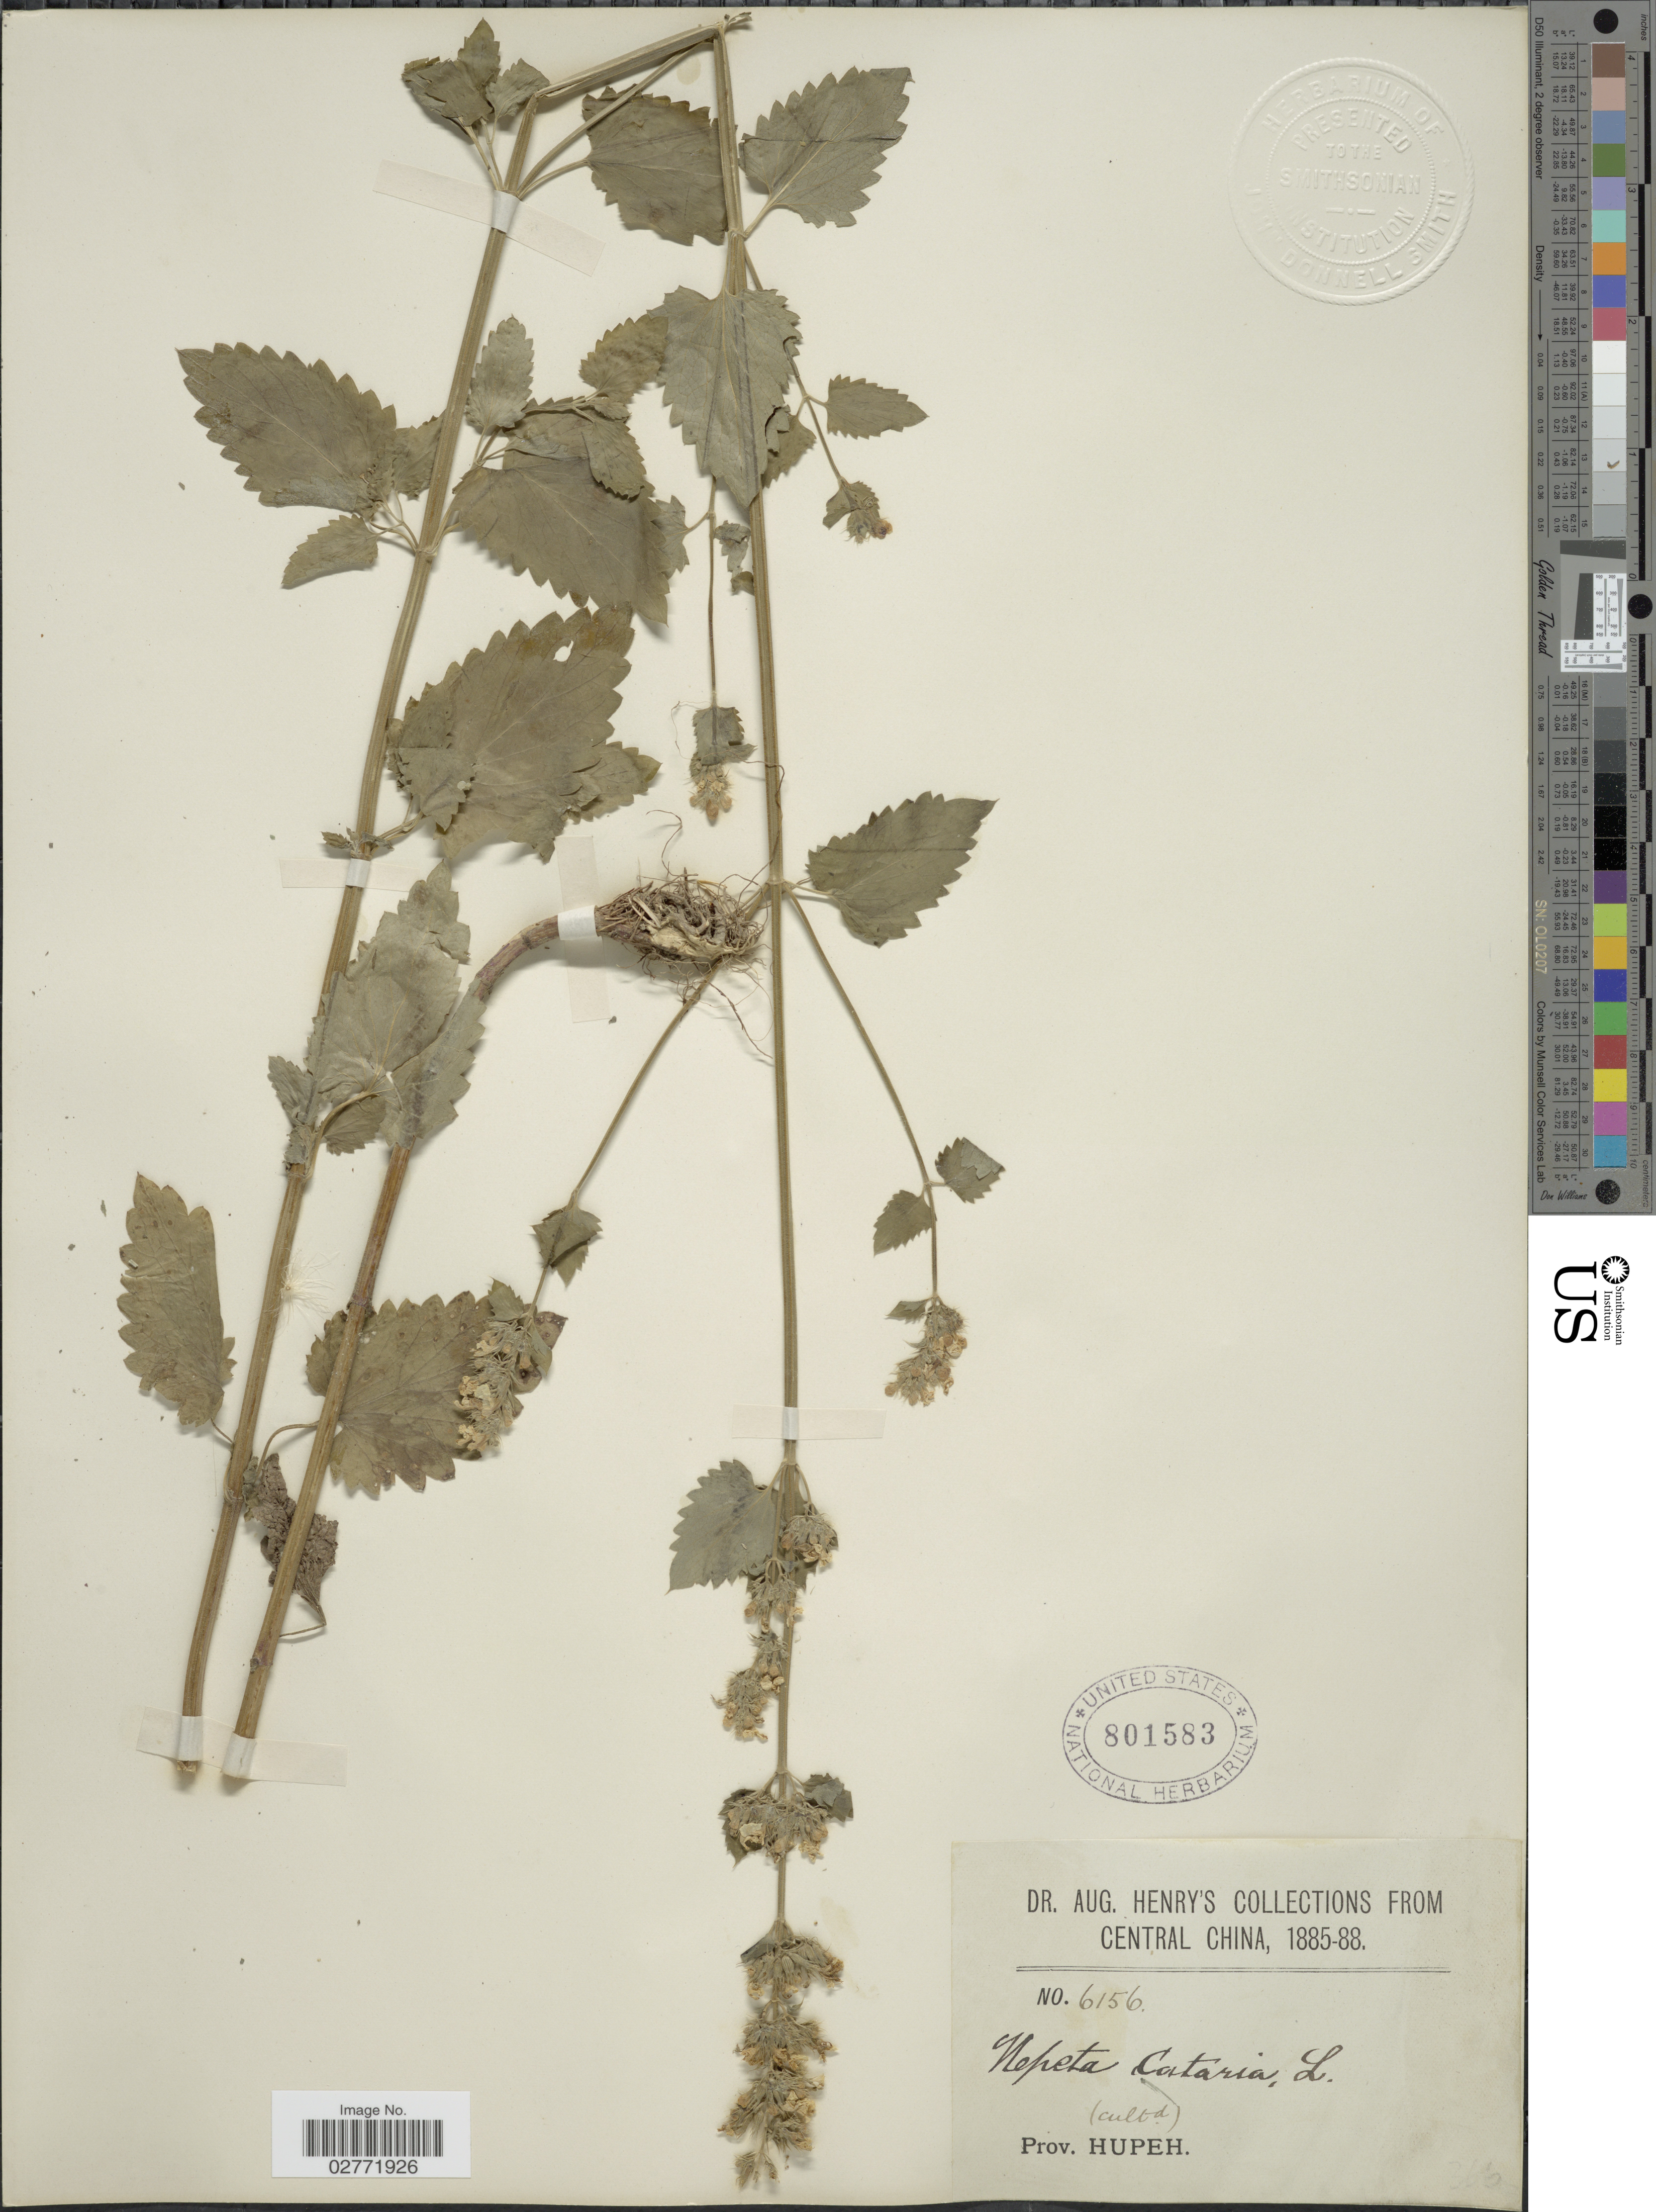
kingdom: Plantae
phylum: Tracheophyta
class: Magnoliopsida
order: Lamiales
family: Lamiaceae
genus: Nepeta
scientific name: Nepeta cataria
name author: L.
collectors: A. Henry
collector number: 6156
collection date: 1885/1888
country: China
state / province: Hubei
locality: Central China, Prov. Hupeh.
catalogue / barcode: US 801583